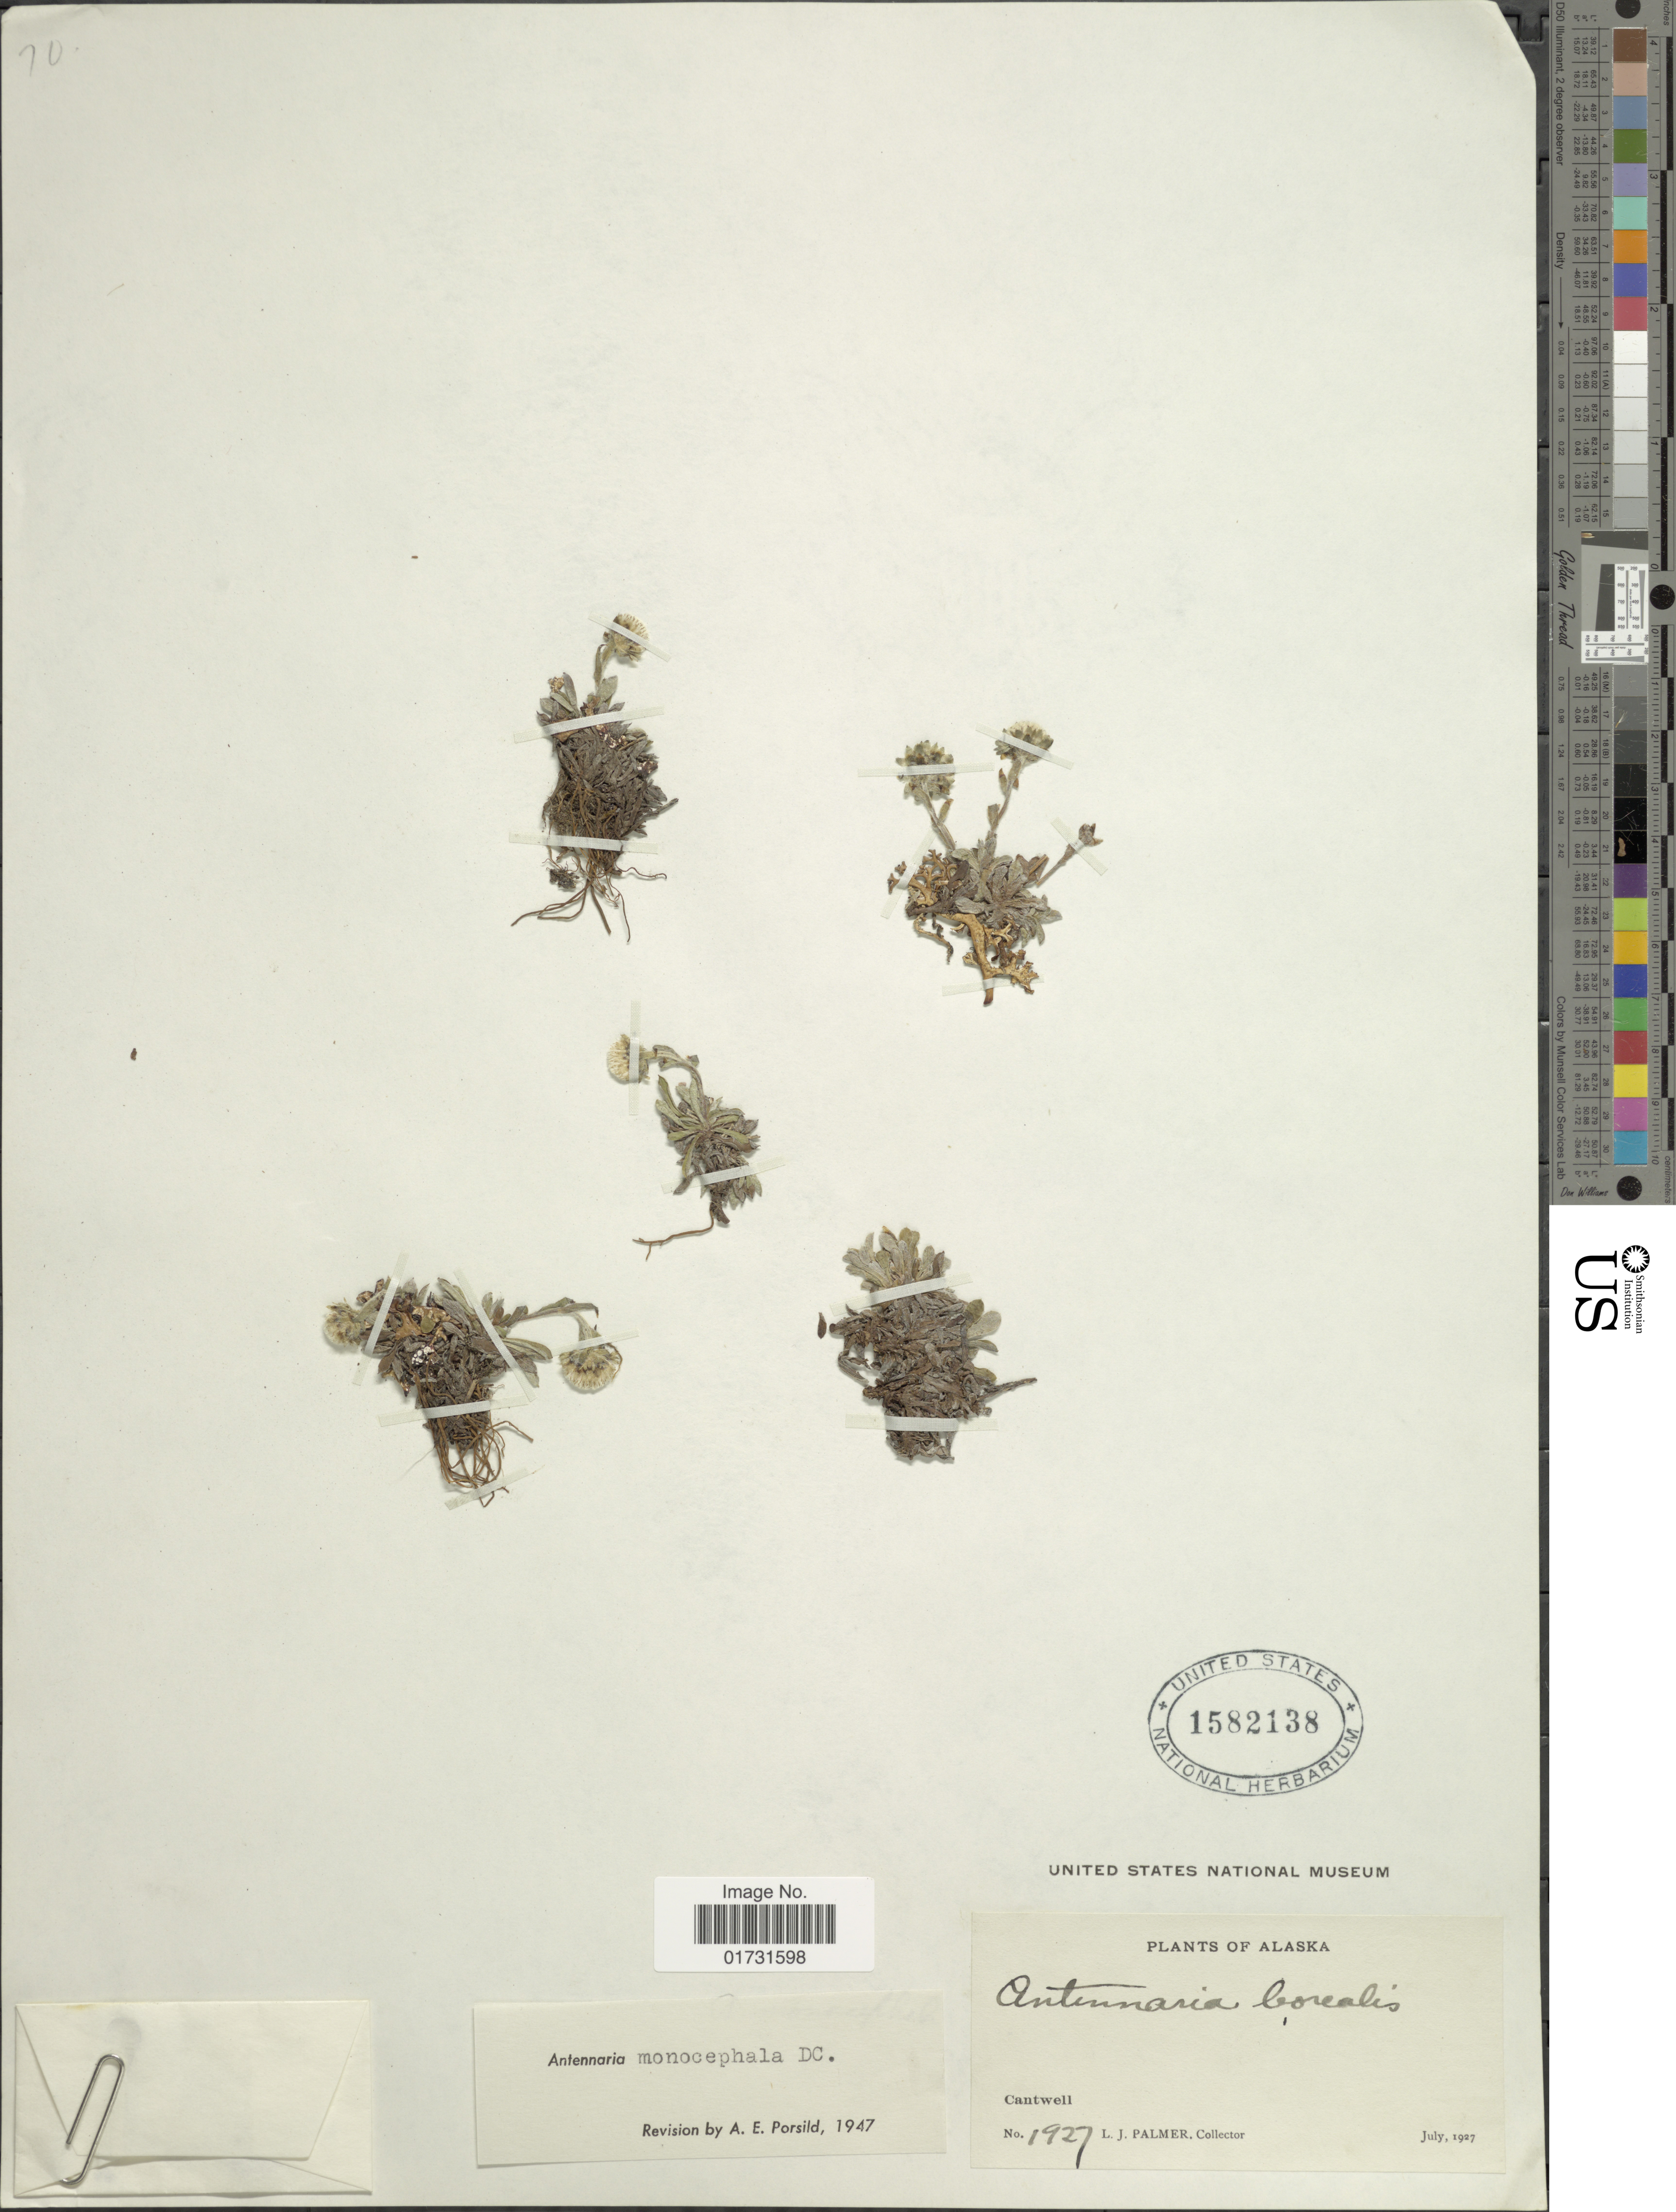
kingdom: Plantae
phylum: Tracheophyta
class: Magnoliopsida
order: Asterales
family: Asteraceae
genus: Antennaria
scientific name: Antennaria monocephala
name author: DC.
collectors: L. J. Palmer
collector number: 1927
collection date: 1927-07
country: United States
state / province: Alaska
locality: Cantwell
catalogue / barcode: US 1582138